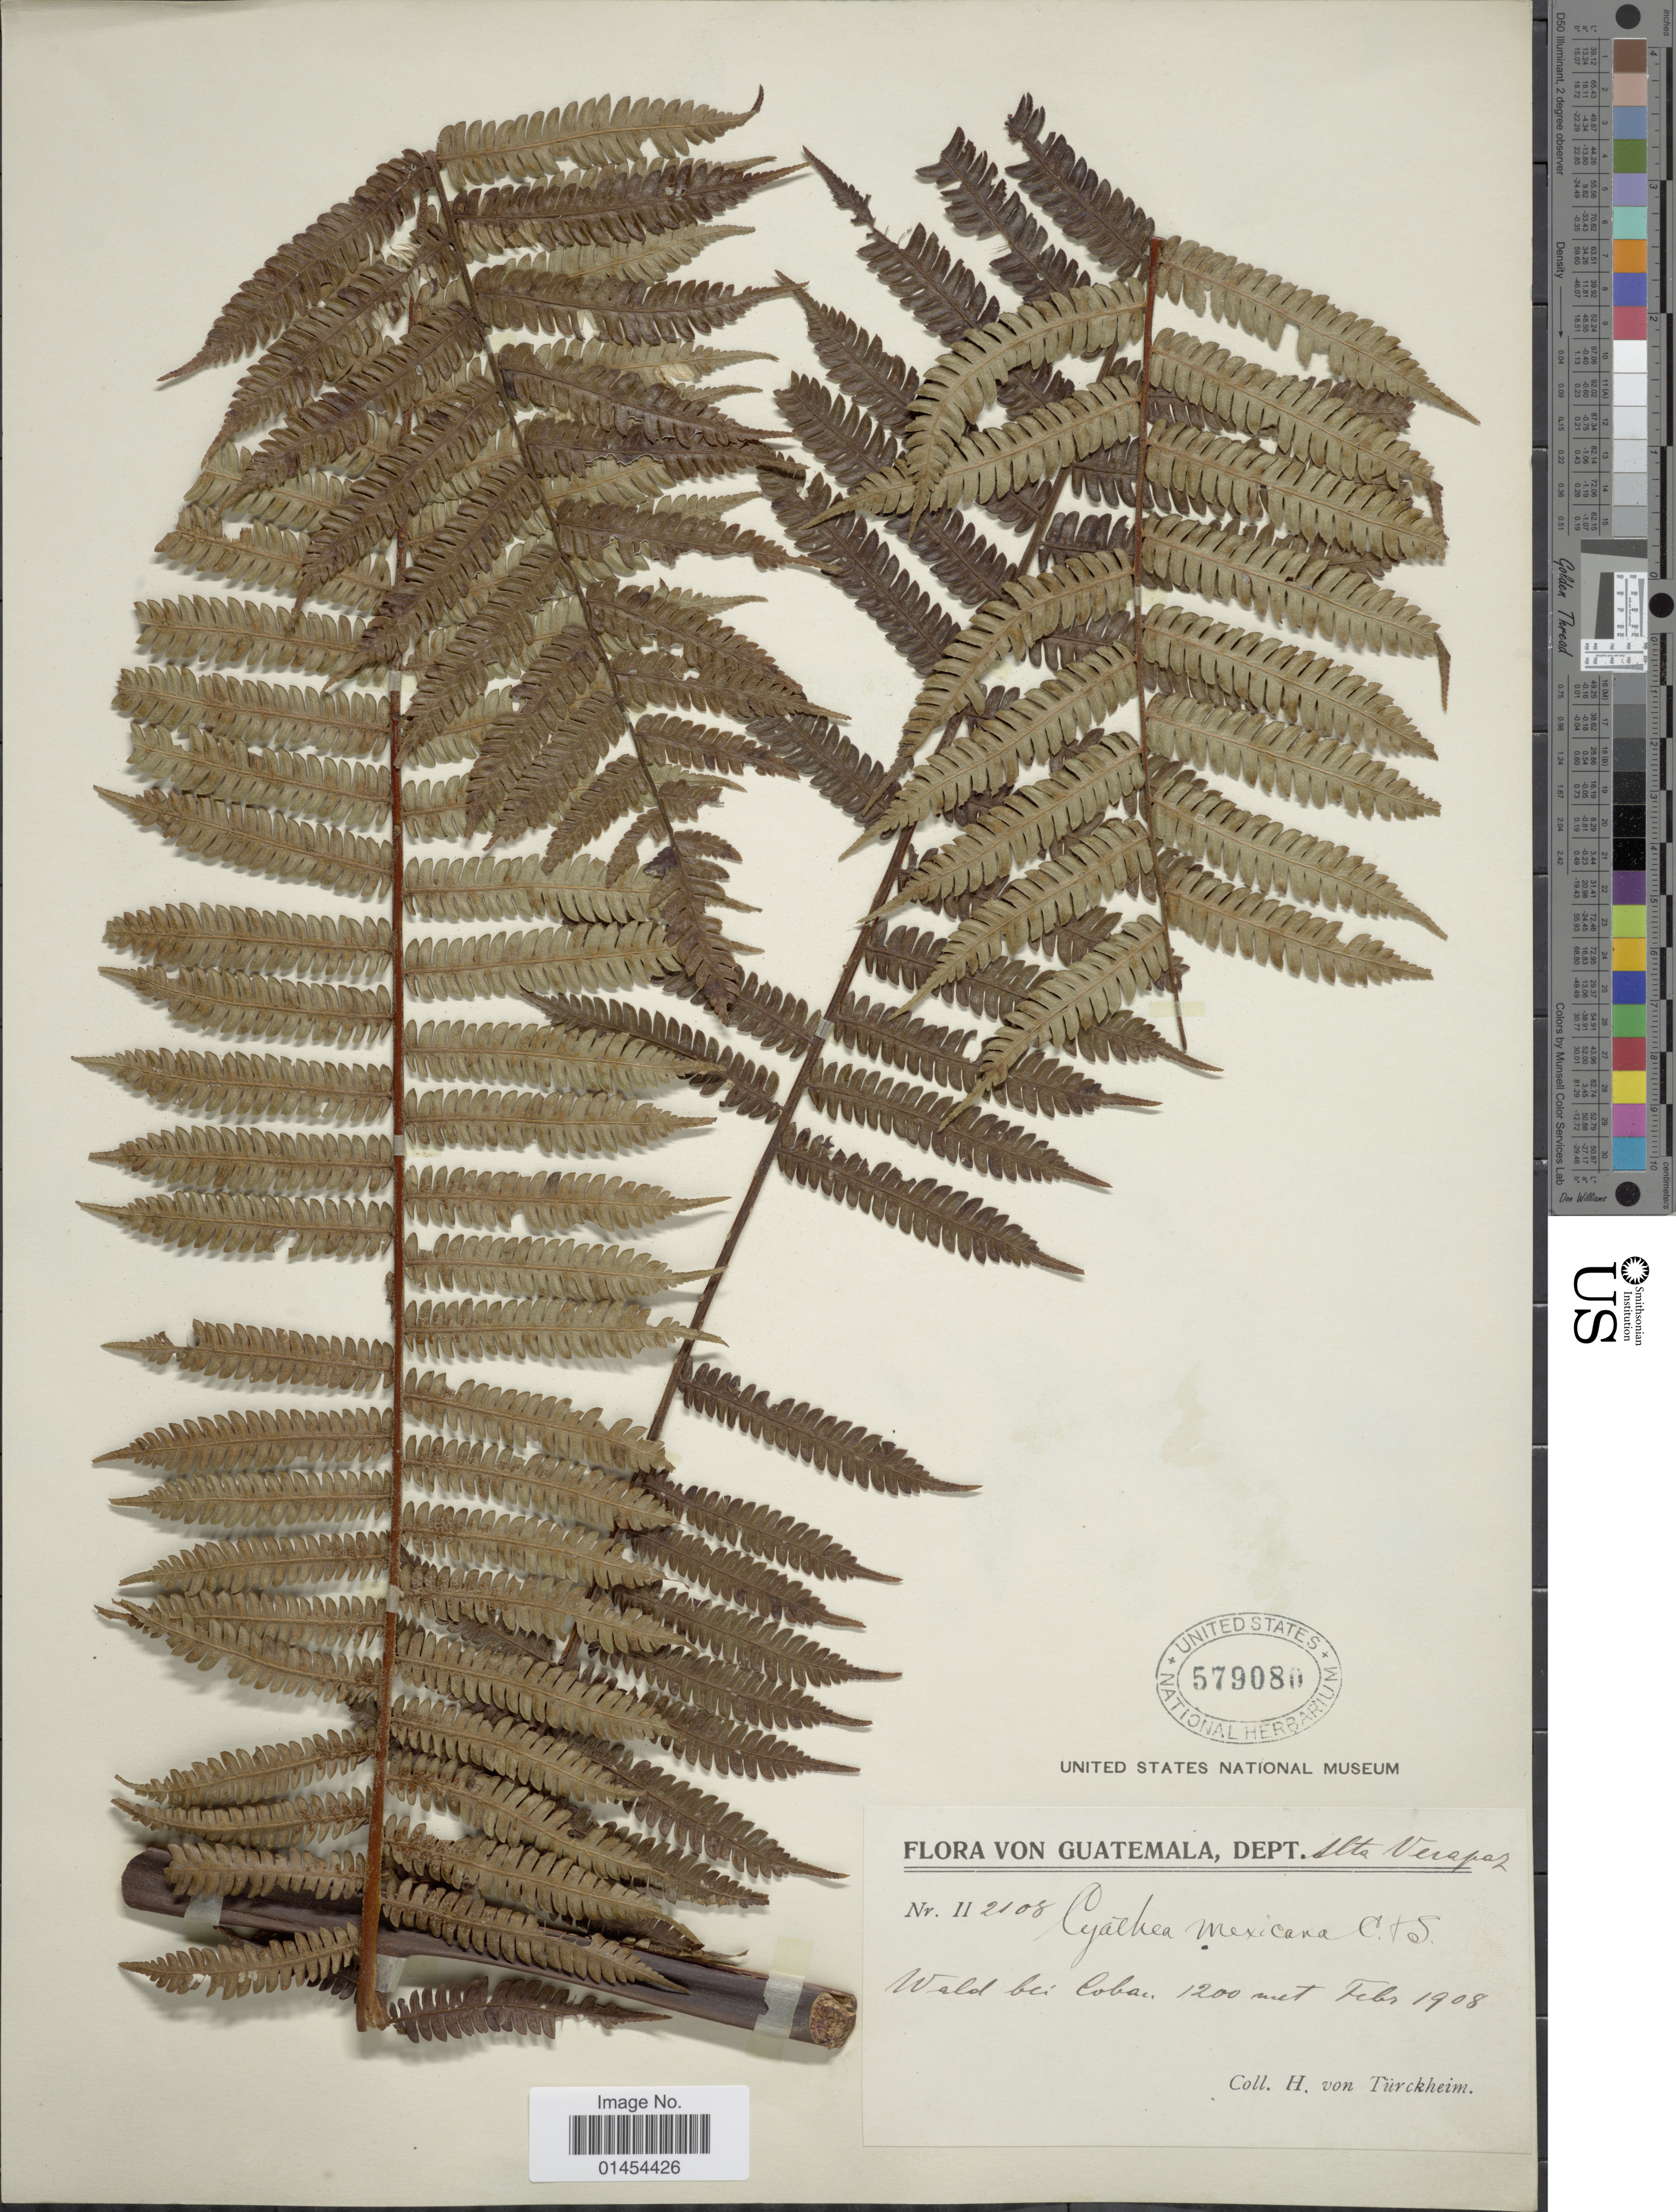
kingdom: Plantae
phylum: Tracheophyta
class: Polypodiopsida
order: Cyatheales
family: Cyatheaceae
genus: Alsophila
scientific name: Alsophila firma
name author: (Baker) D.S. Conant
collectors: H. von Türckheim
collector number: II 2108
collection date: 1908-02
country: Guatemala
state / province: Alta Verapaz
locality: Wald bei Coban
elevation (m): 1200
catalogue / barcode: US 579080